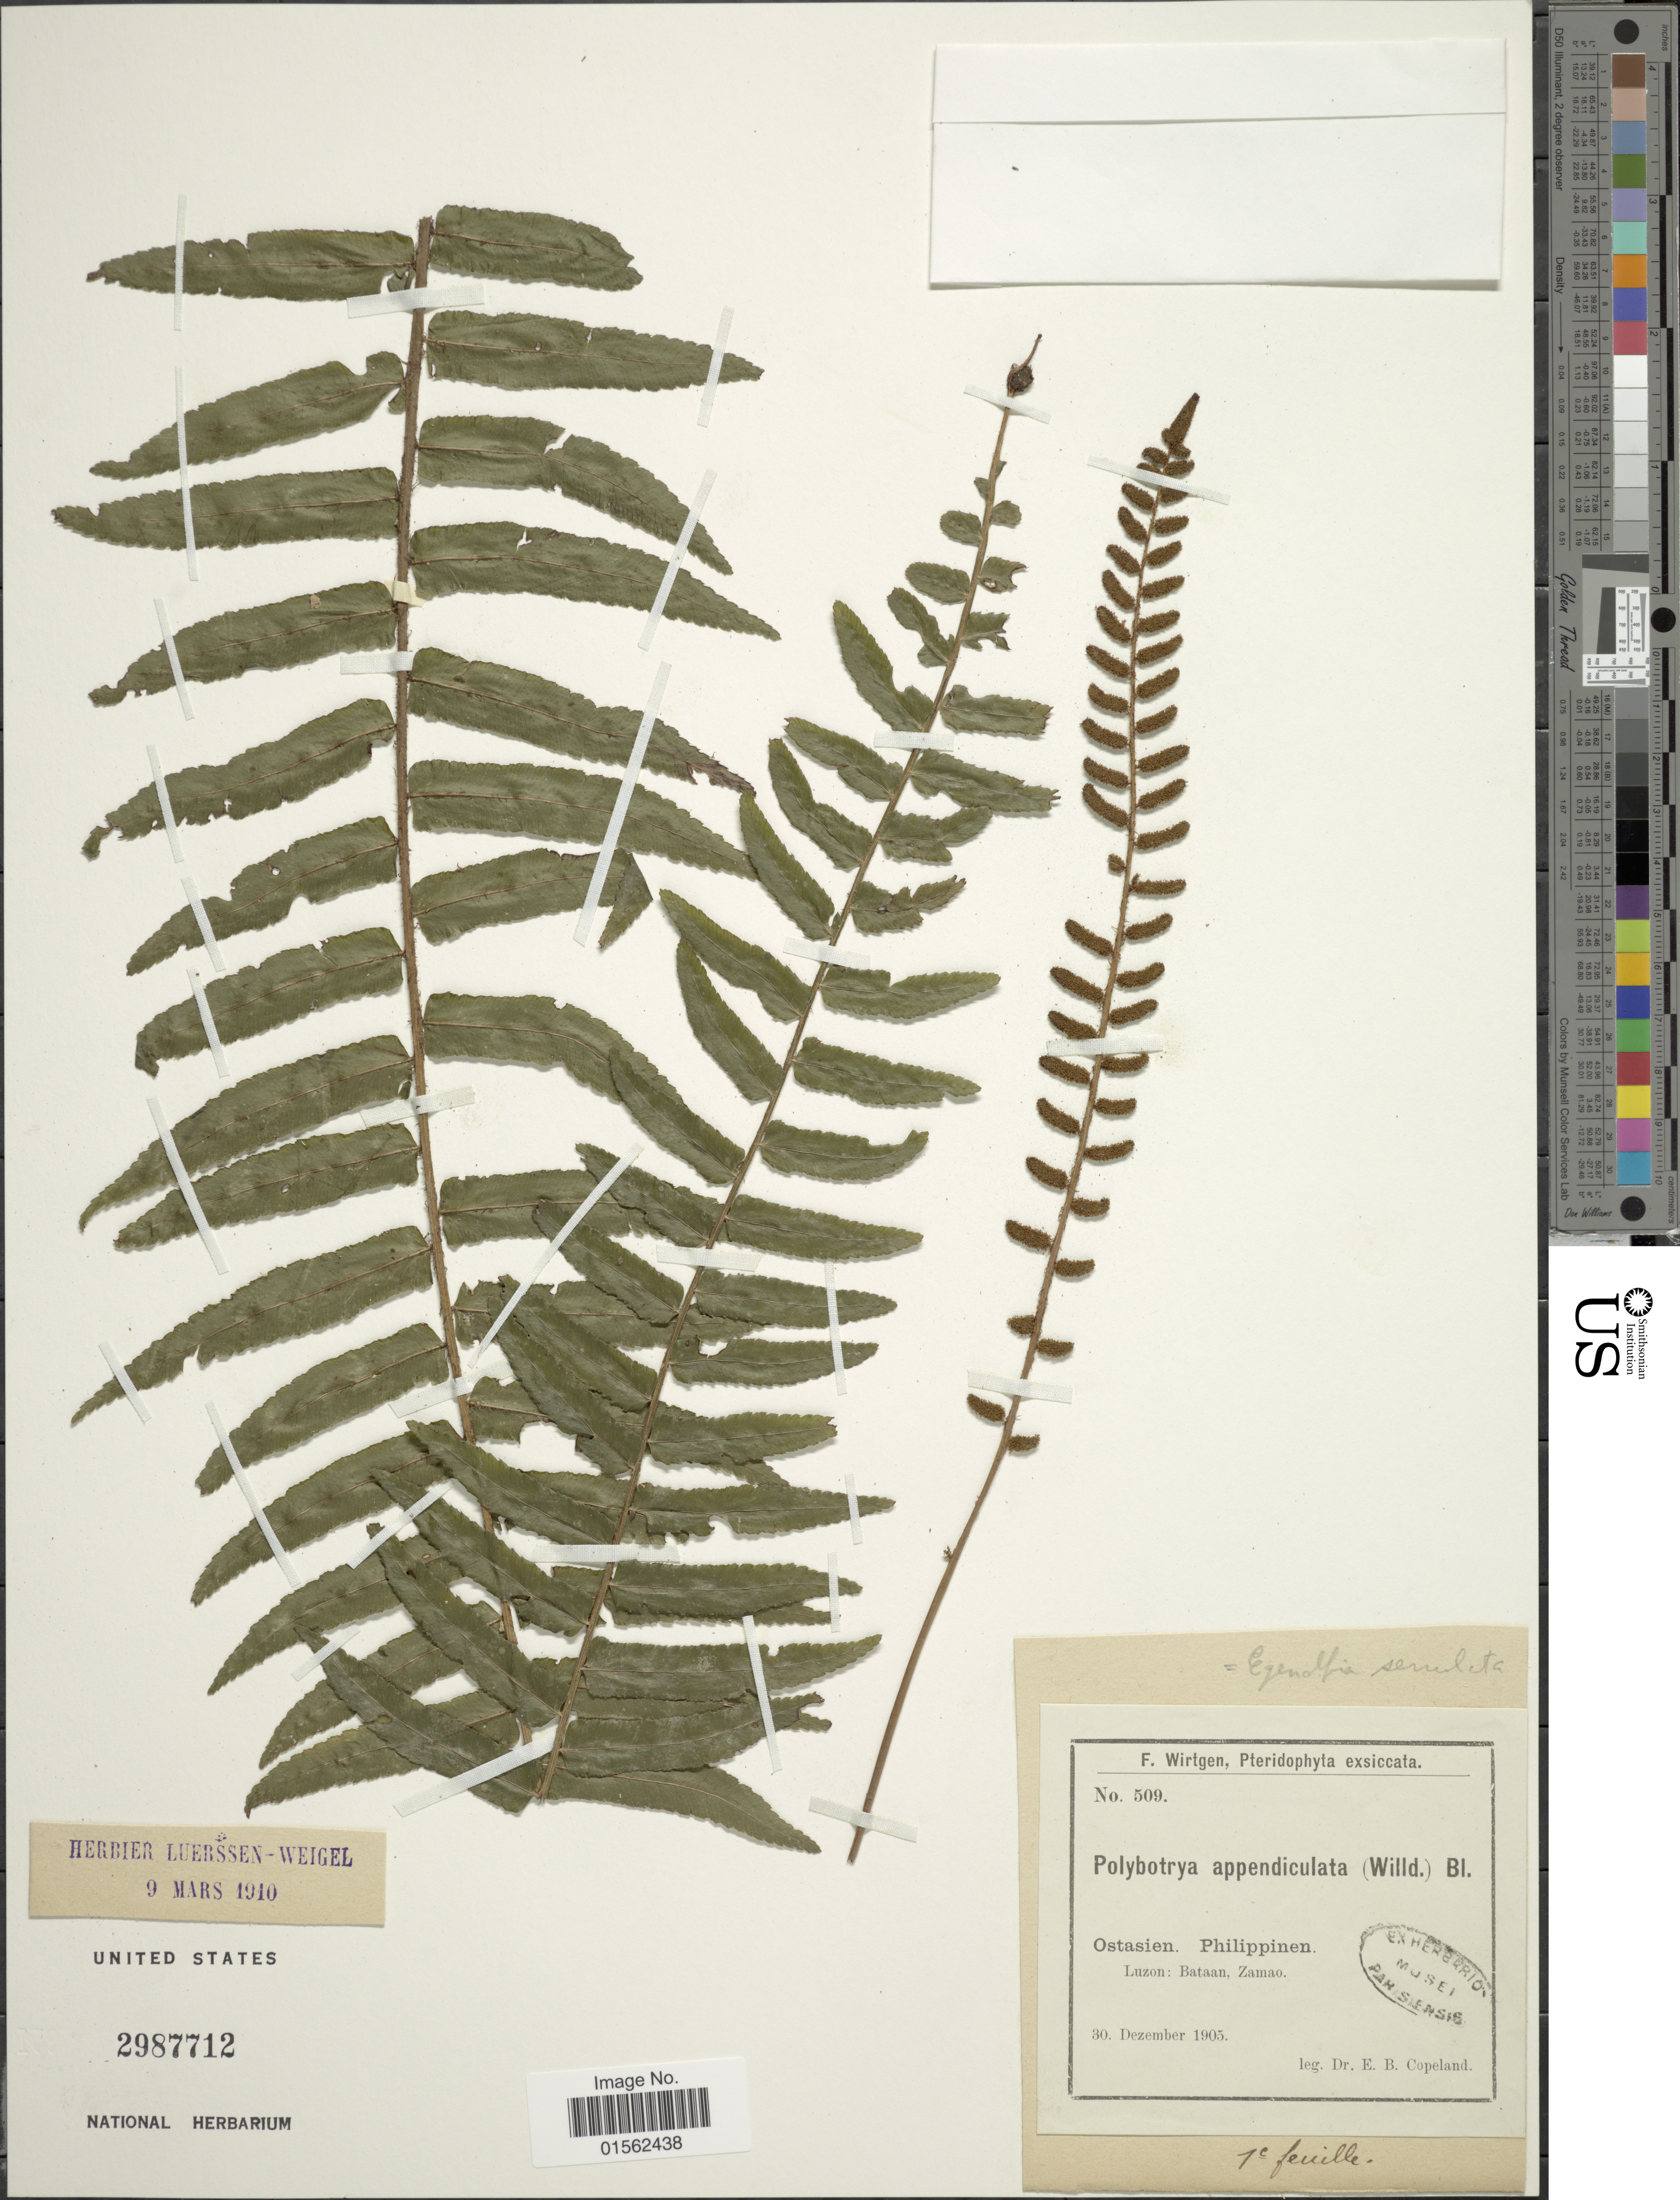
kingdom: Plantae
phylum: Tracheophyta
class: Polypodiopsida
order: Polypodiales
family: Dryopteridaceae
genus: Bolbitis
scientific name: Bolbitis appendiculata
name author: (Willd.) K. Iwats.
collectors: E. B. Copeland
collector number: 509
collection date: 1905-12-30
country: Philippines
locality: Otasien Philippinen, Luzon: Bataan, Zamao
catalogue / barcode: US 2987712